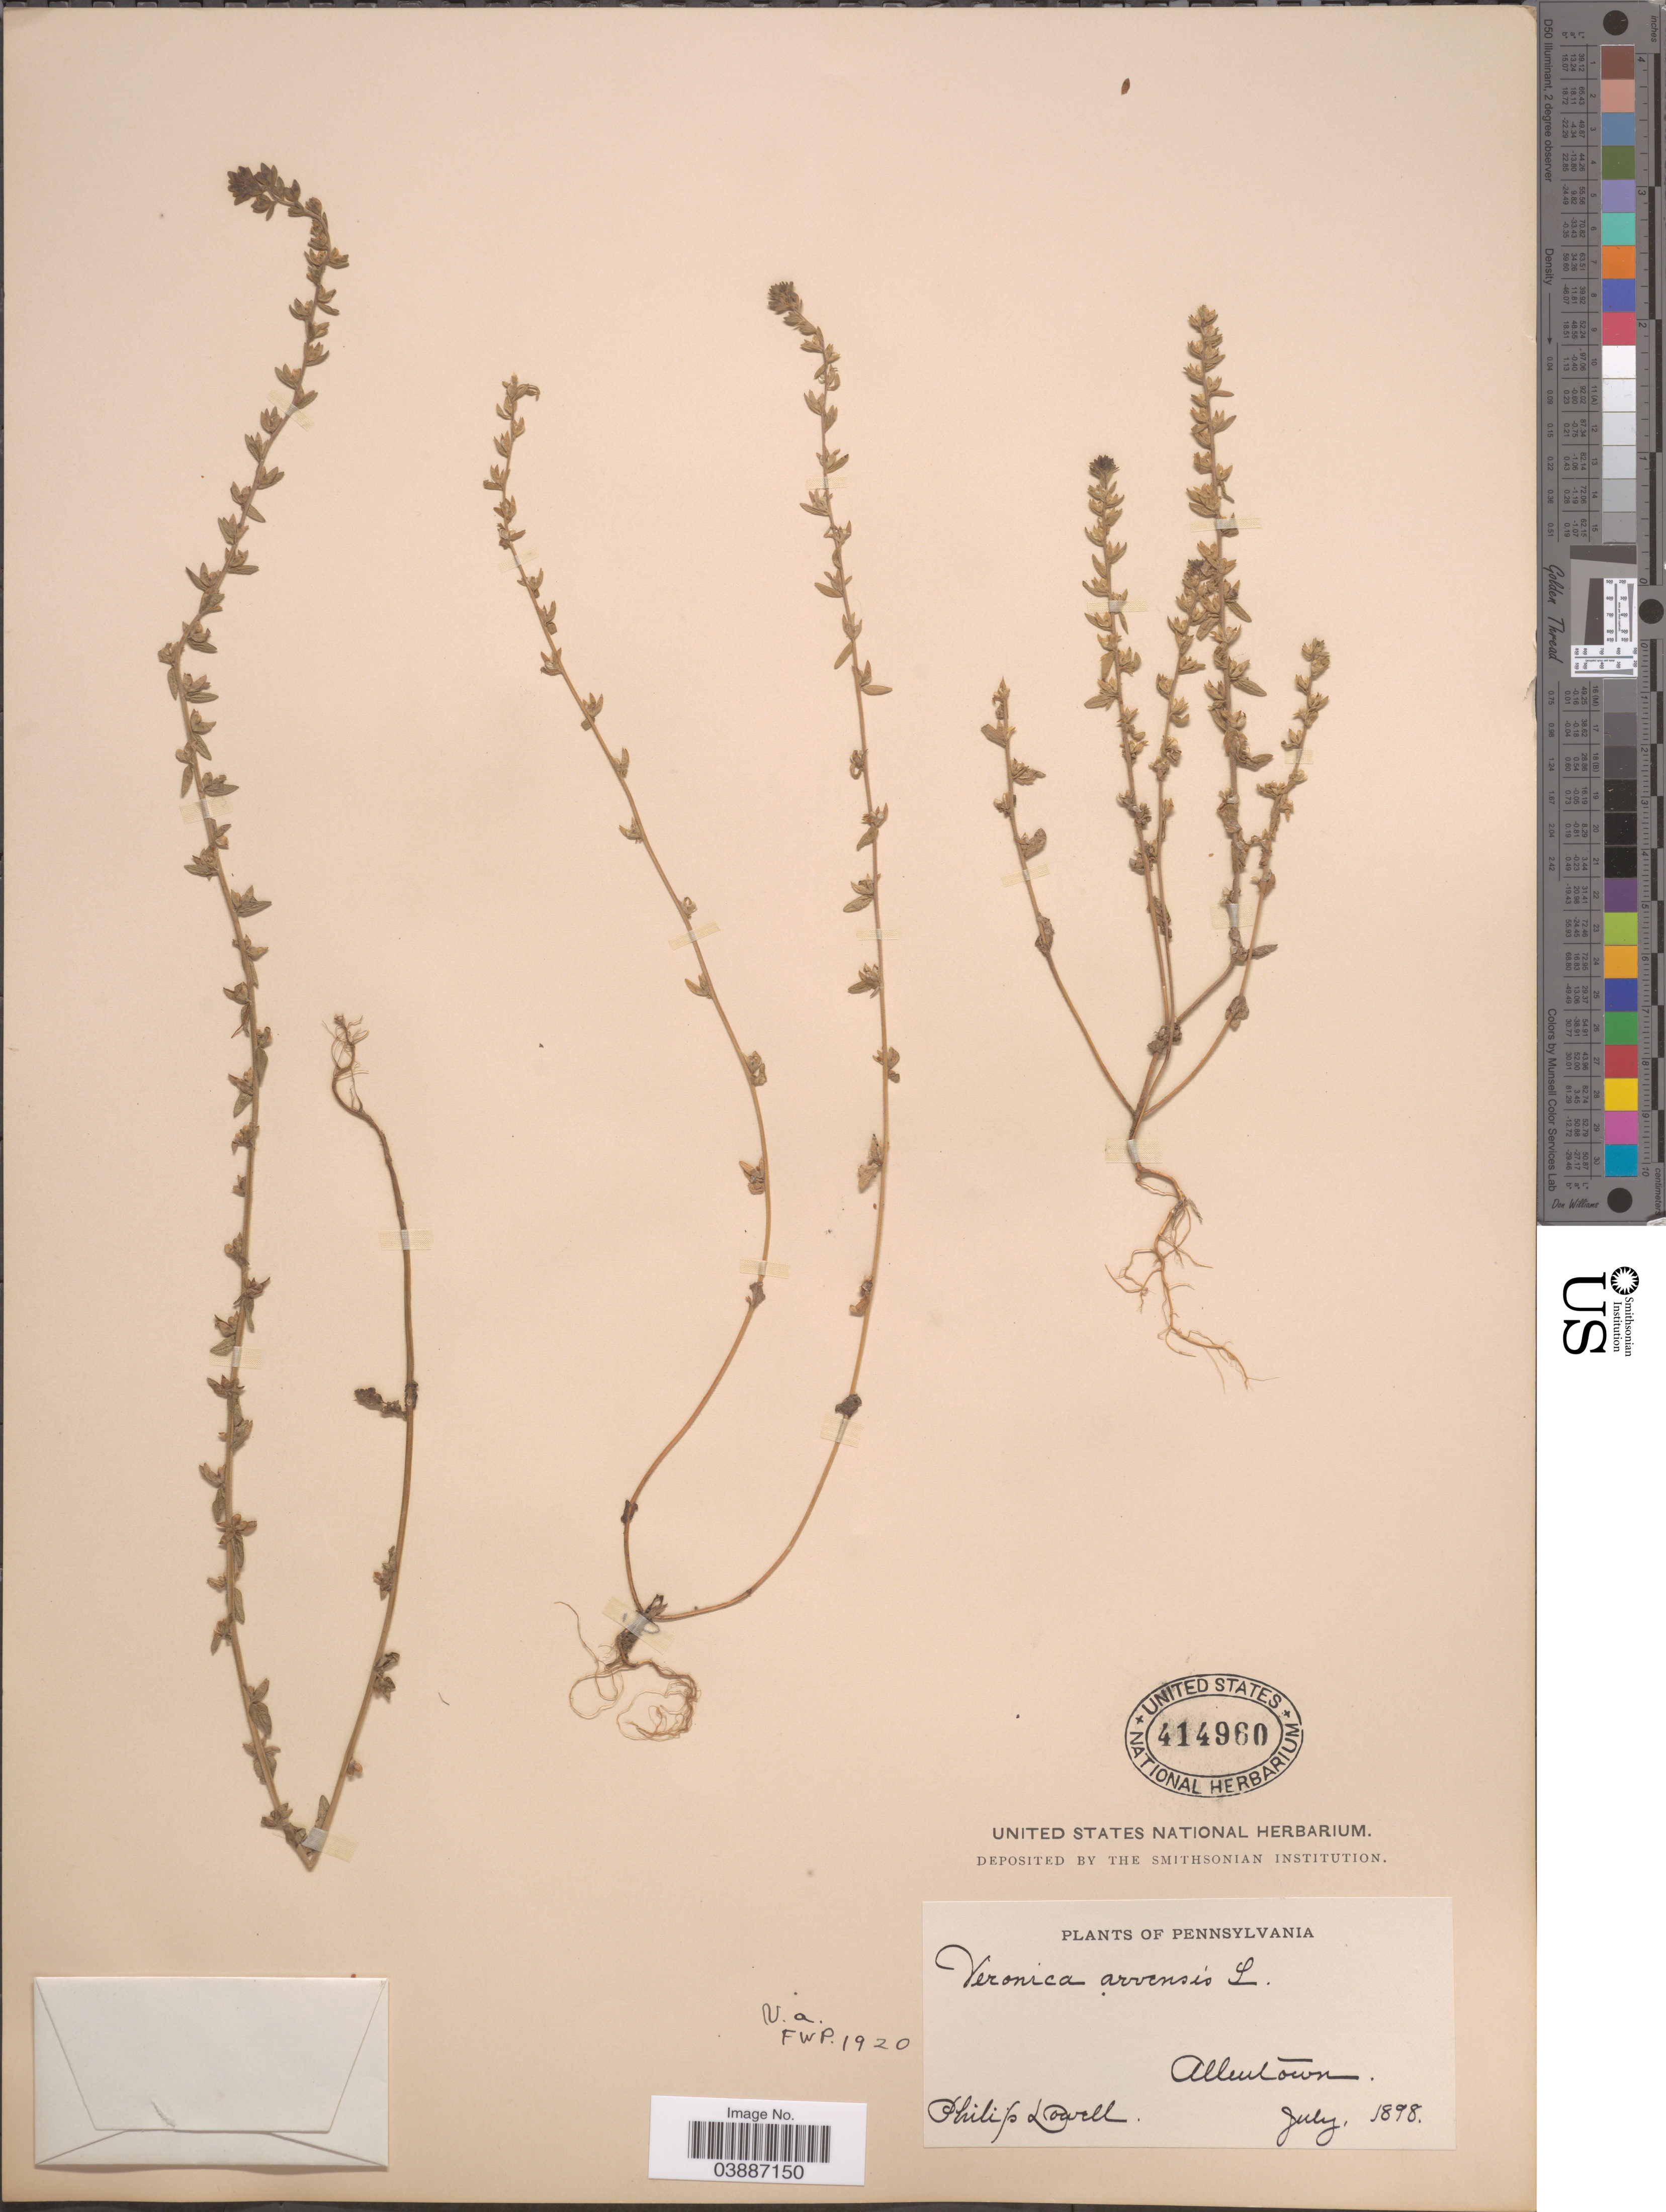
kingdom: Plantae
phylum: Tracheophyta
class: Magnoliopsida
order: Lamiales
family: Plantaginaceae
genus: Veronica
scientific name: Veronica arvensis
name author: L.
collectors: P. Dowell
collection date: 1898-07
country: United States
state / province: Pennsylvania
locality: Allentown.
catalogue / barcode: US 414960